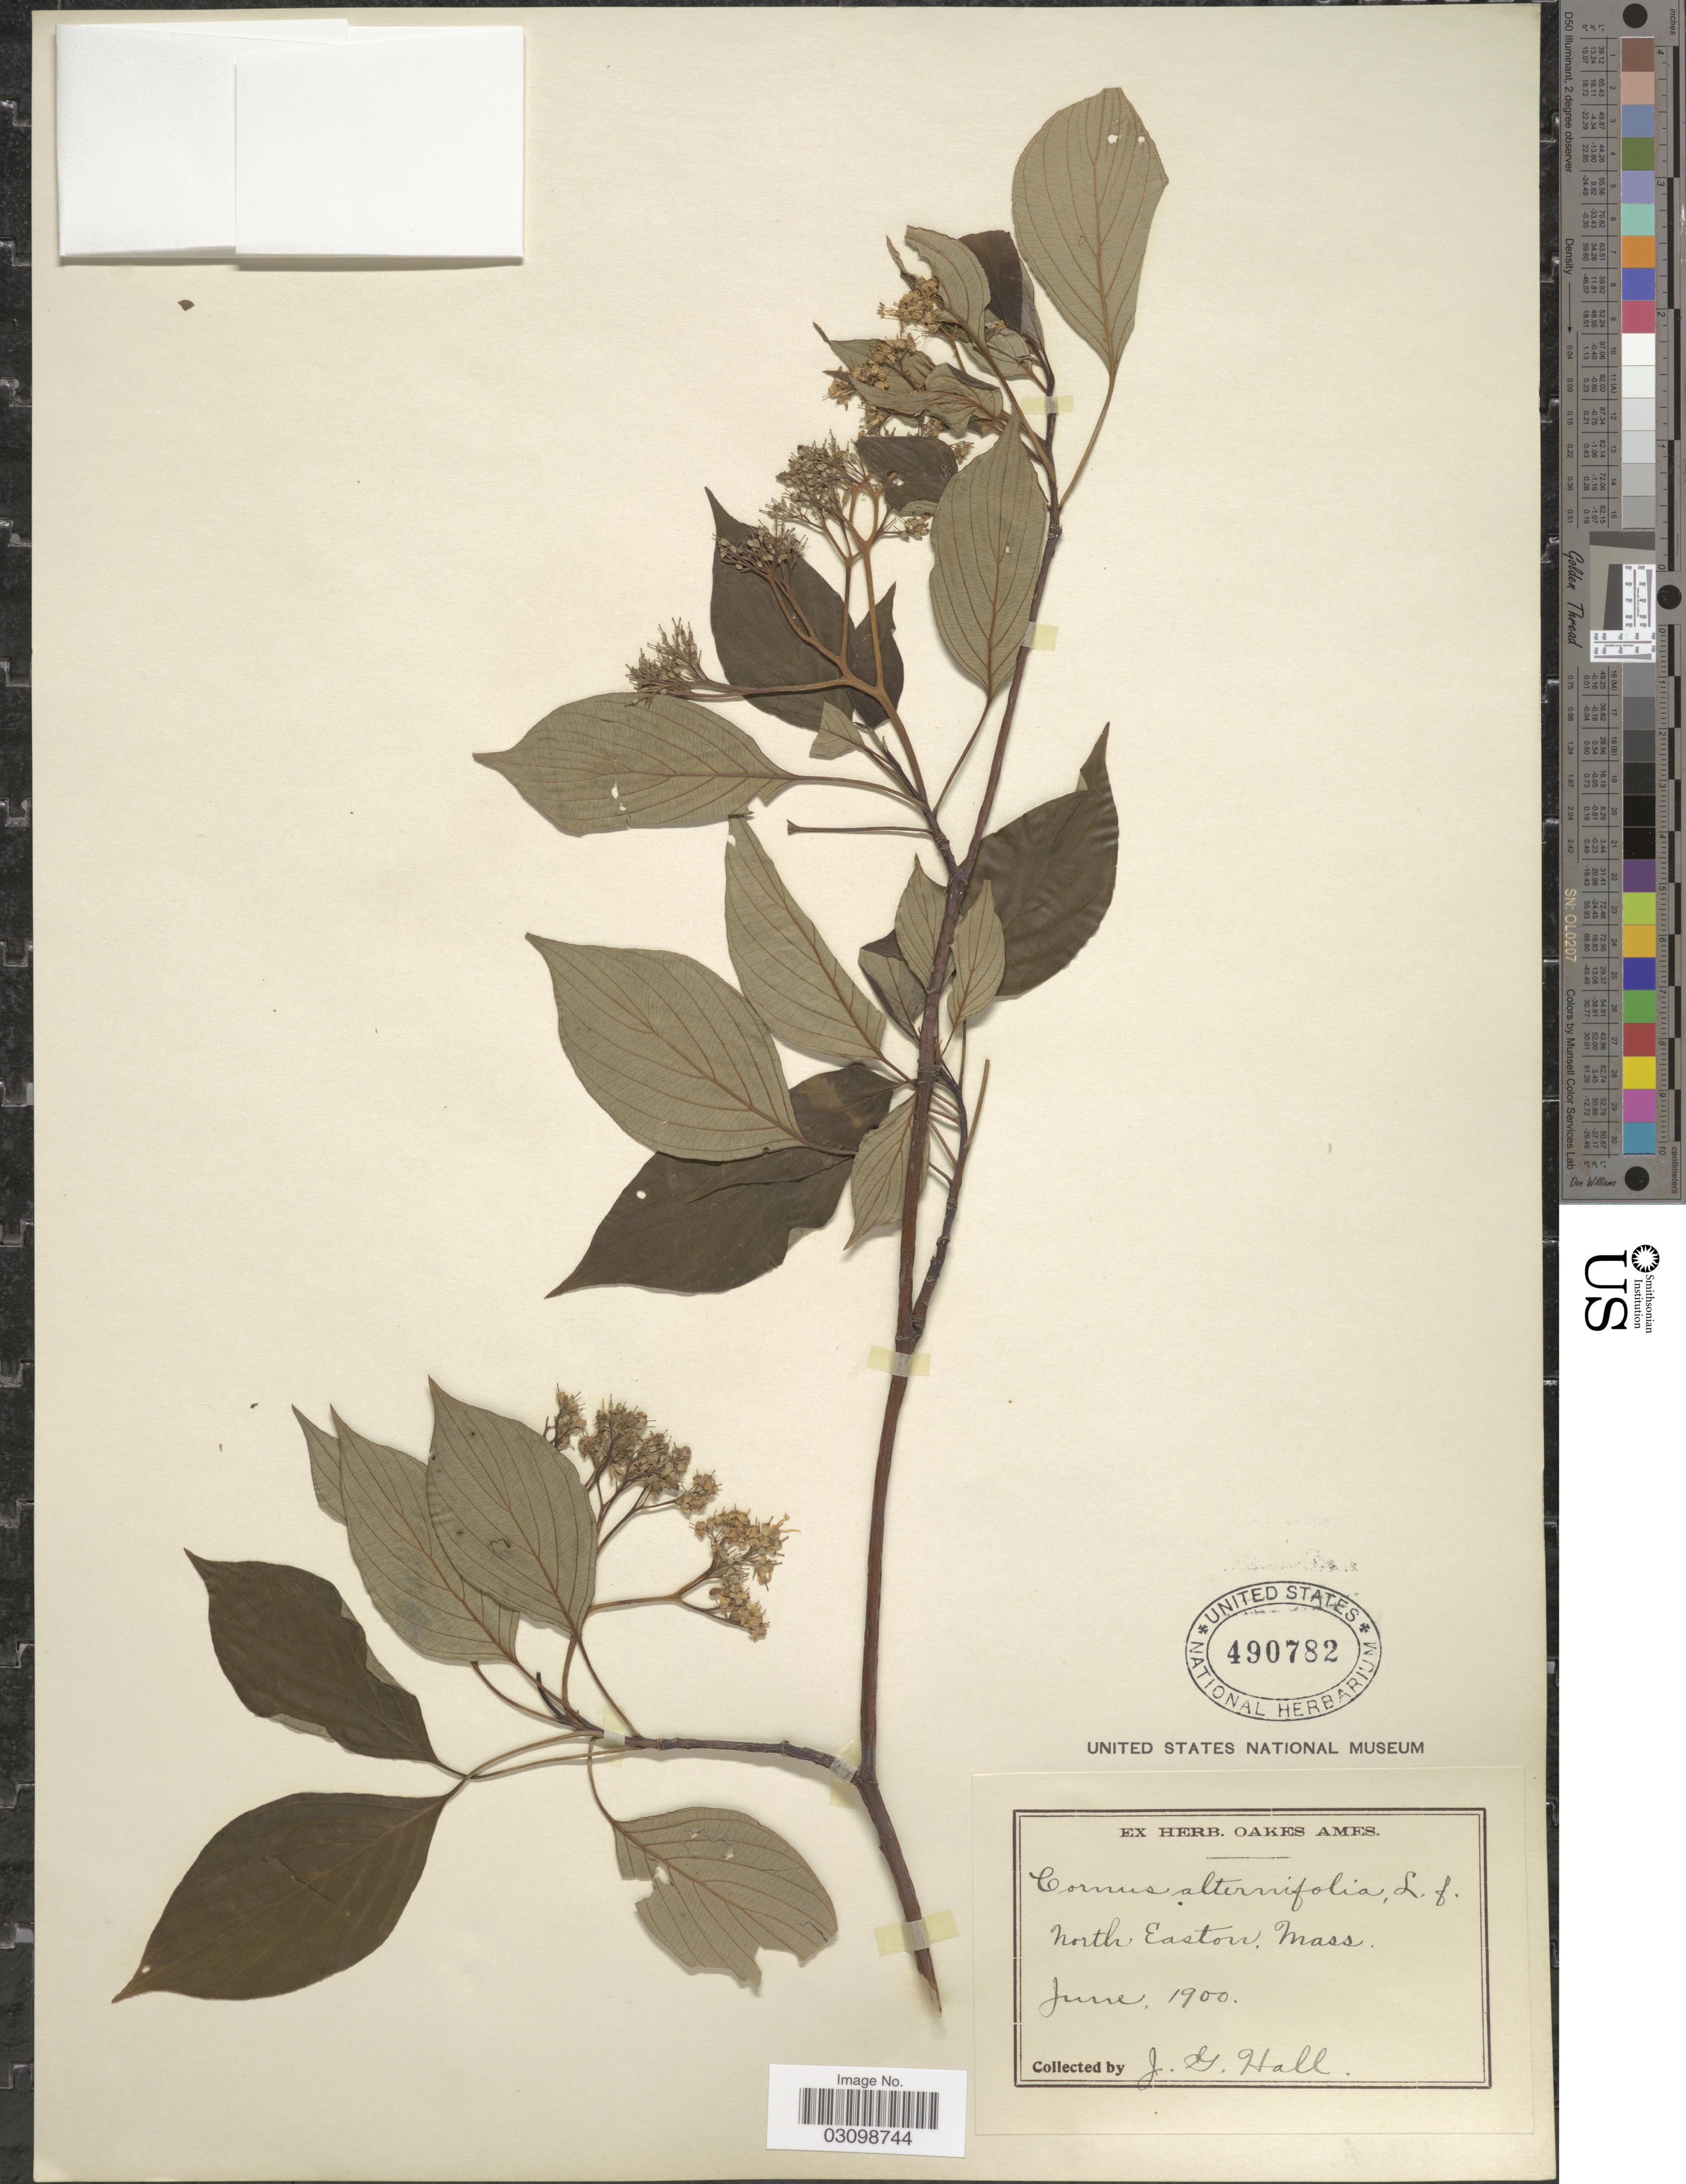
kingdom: Plantae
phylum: Tracheophyta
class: Magnoliopsida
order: Cornales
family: Cornaceae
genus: Cornus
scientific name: Cornus alternifolia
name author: L.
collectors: J. Hall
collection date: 1900-06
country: United States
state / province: Massachusetts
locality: North Easton. Mass.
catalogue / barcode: US 490782